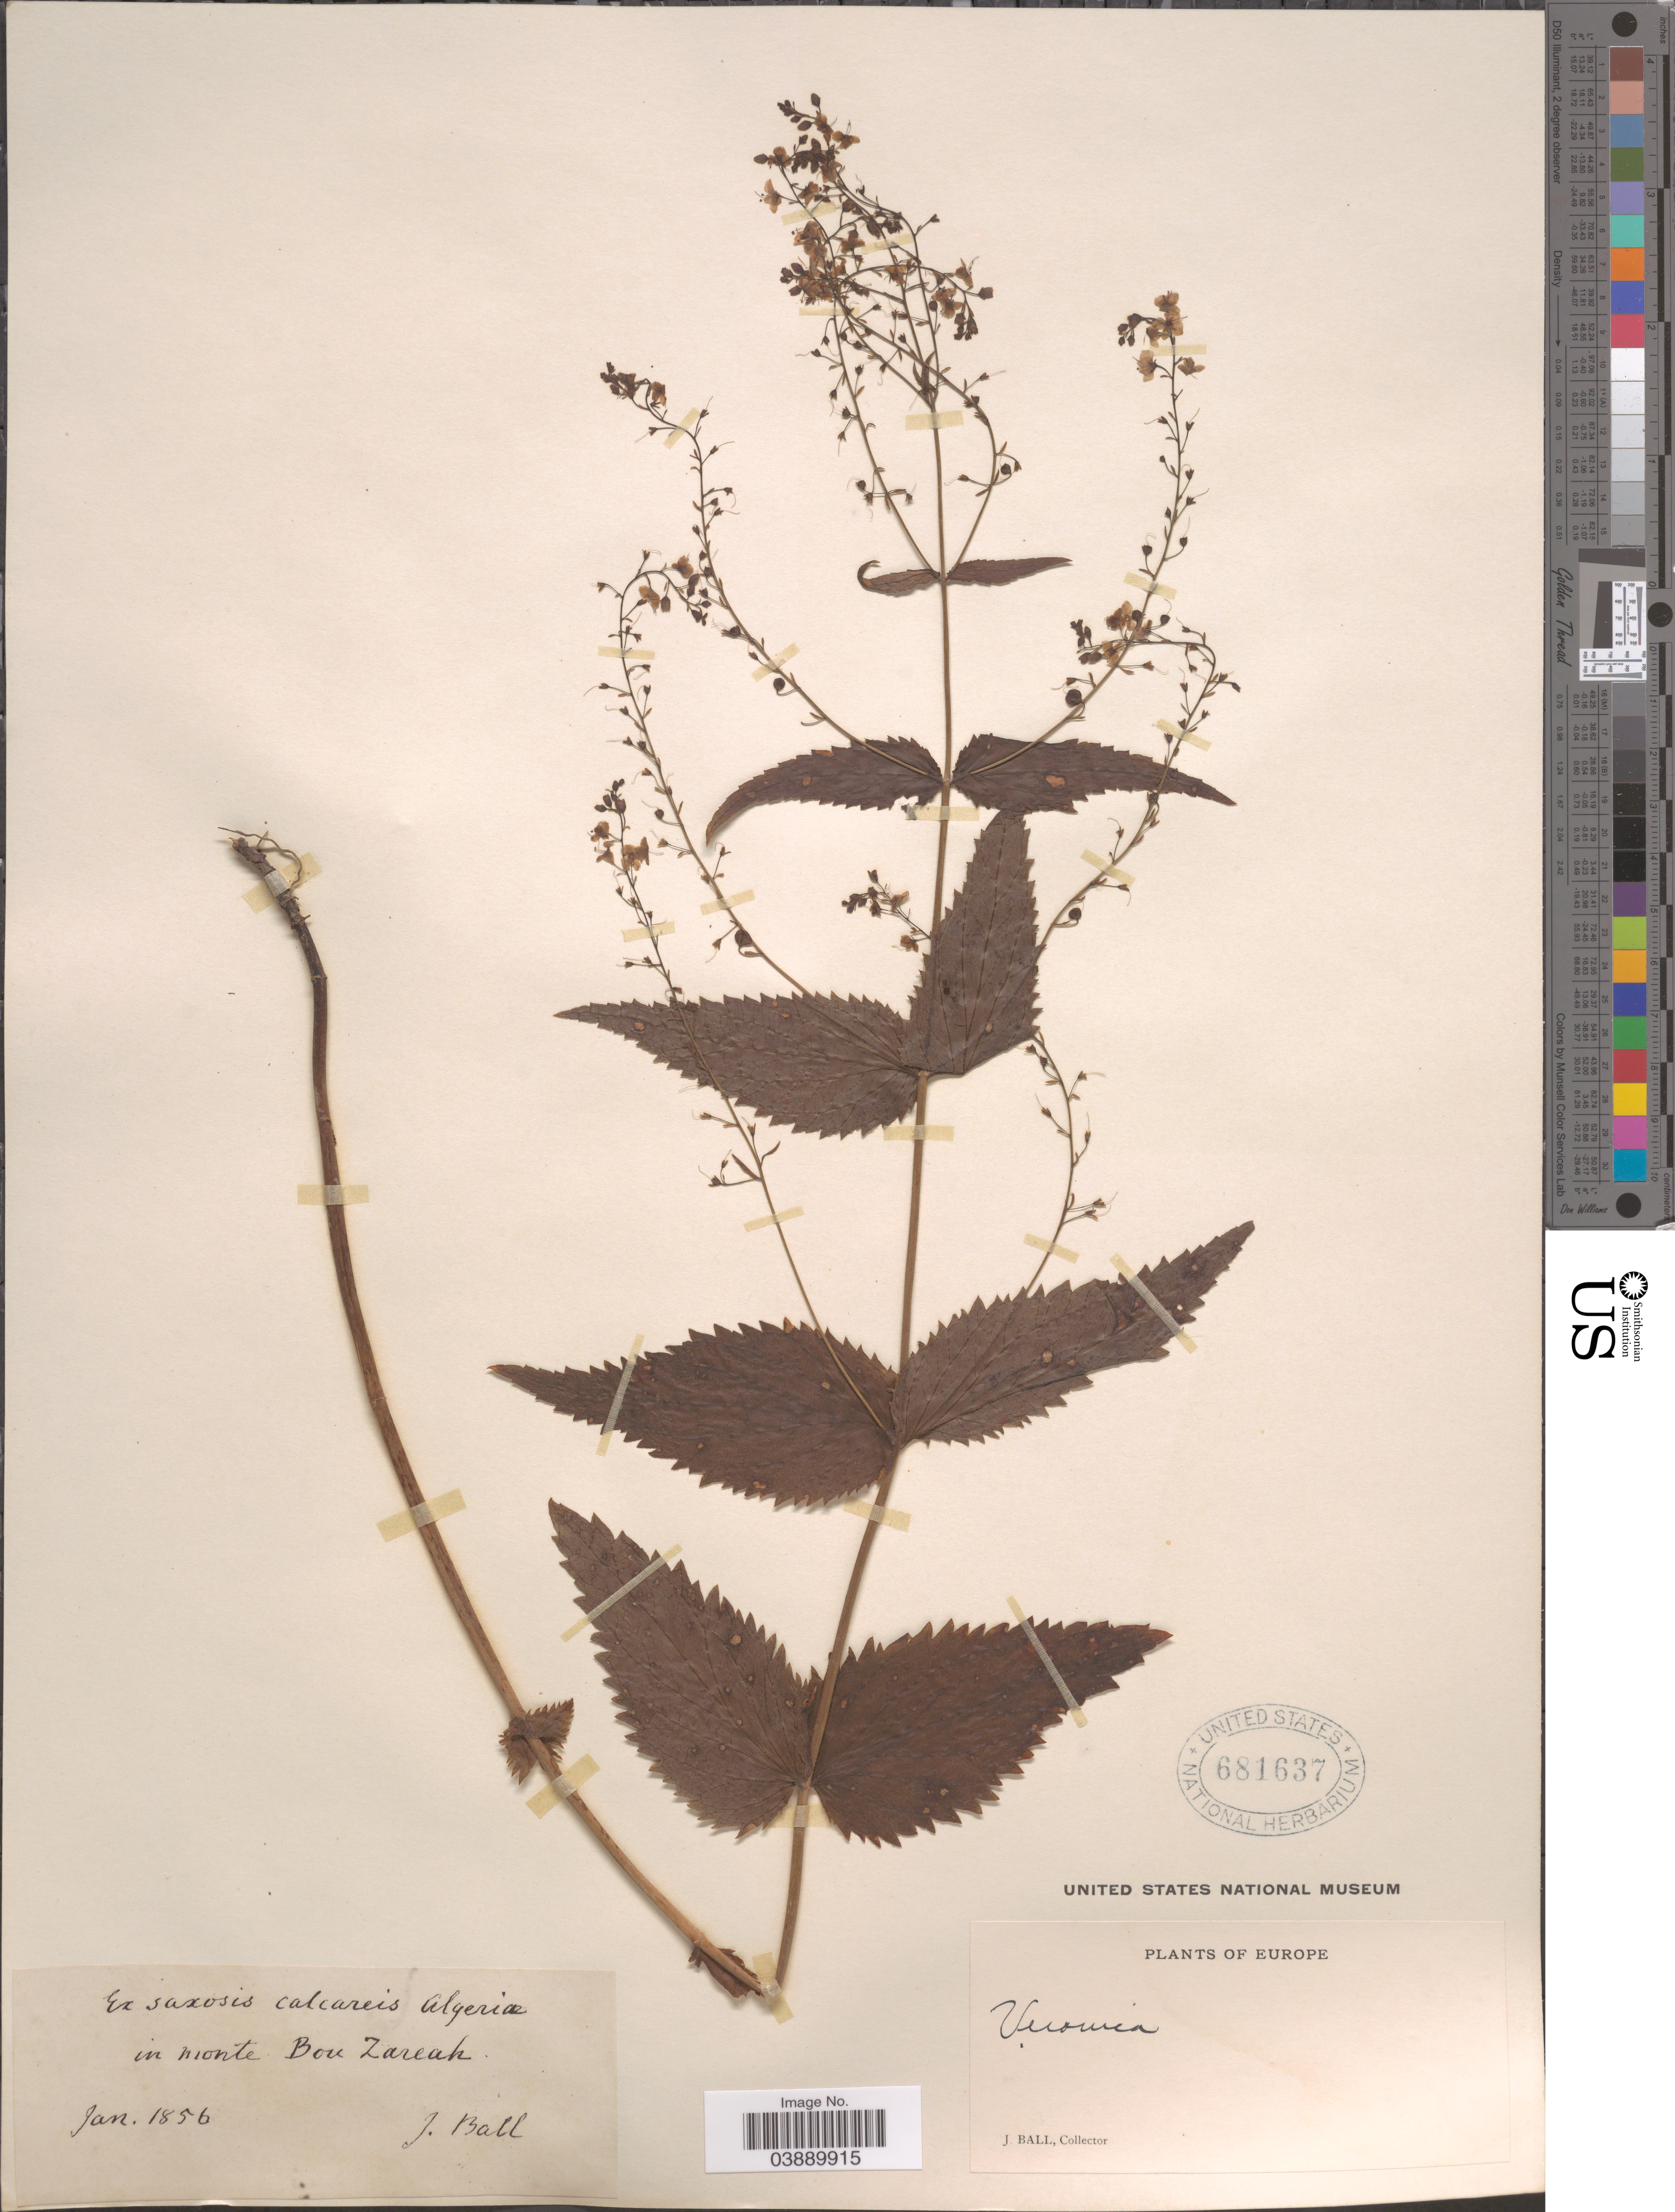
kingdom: Plantae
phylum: Tracheophyta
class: Magnoliopsida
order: Lamiales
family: Plantaginaceae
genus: Veronica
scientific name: Veronica urticifolia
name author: Jacq.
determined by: Albach, Dirk C.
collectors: J. Ball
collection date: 1856-01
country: Algeria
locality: Ex saxosis calcareis Algeriæ in monte Bou Zareah.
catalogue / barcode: US 681637